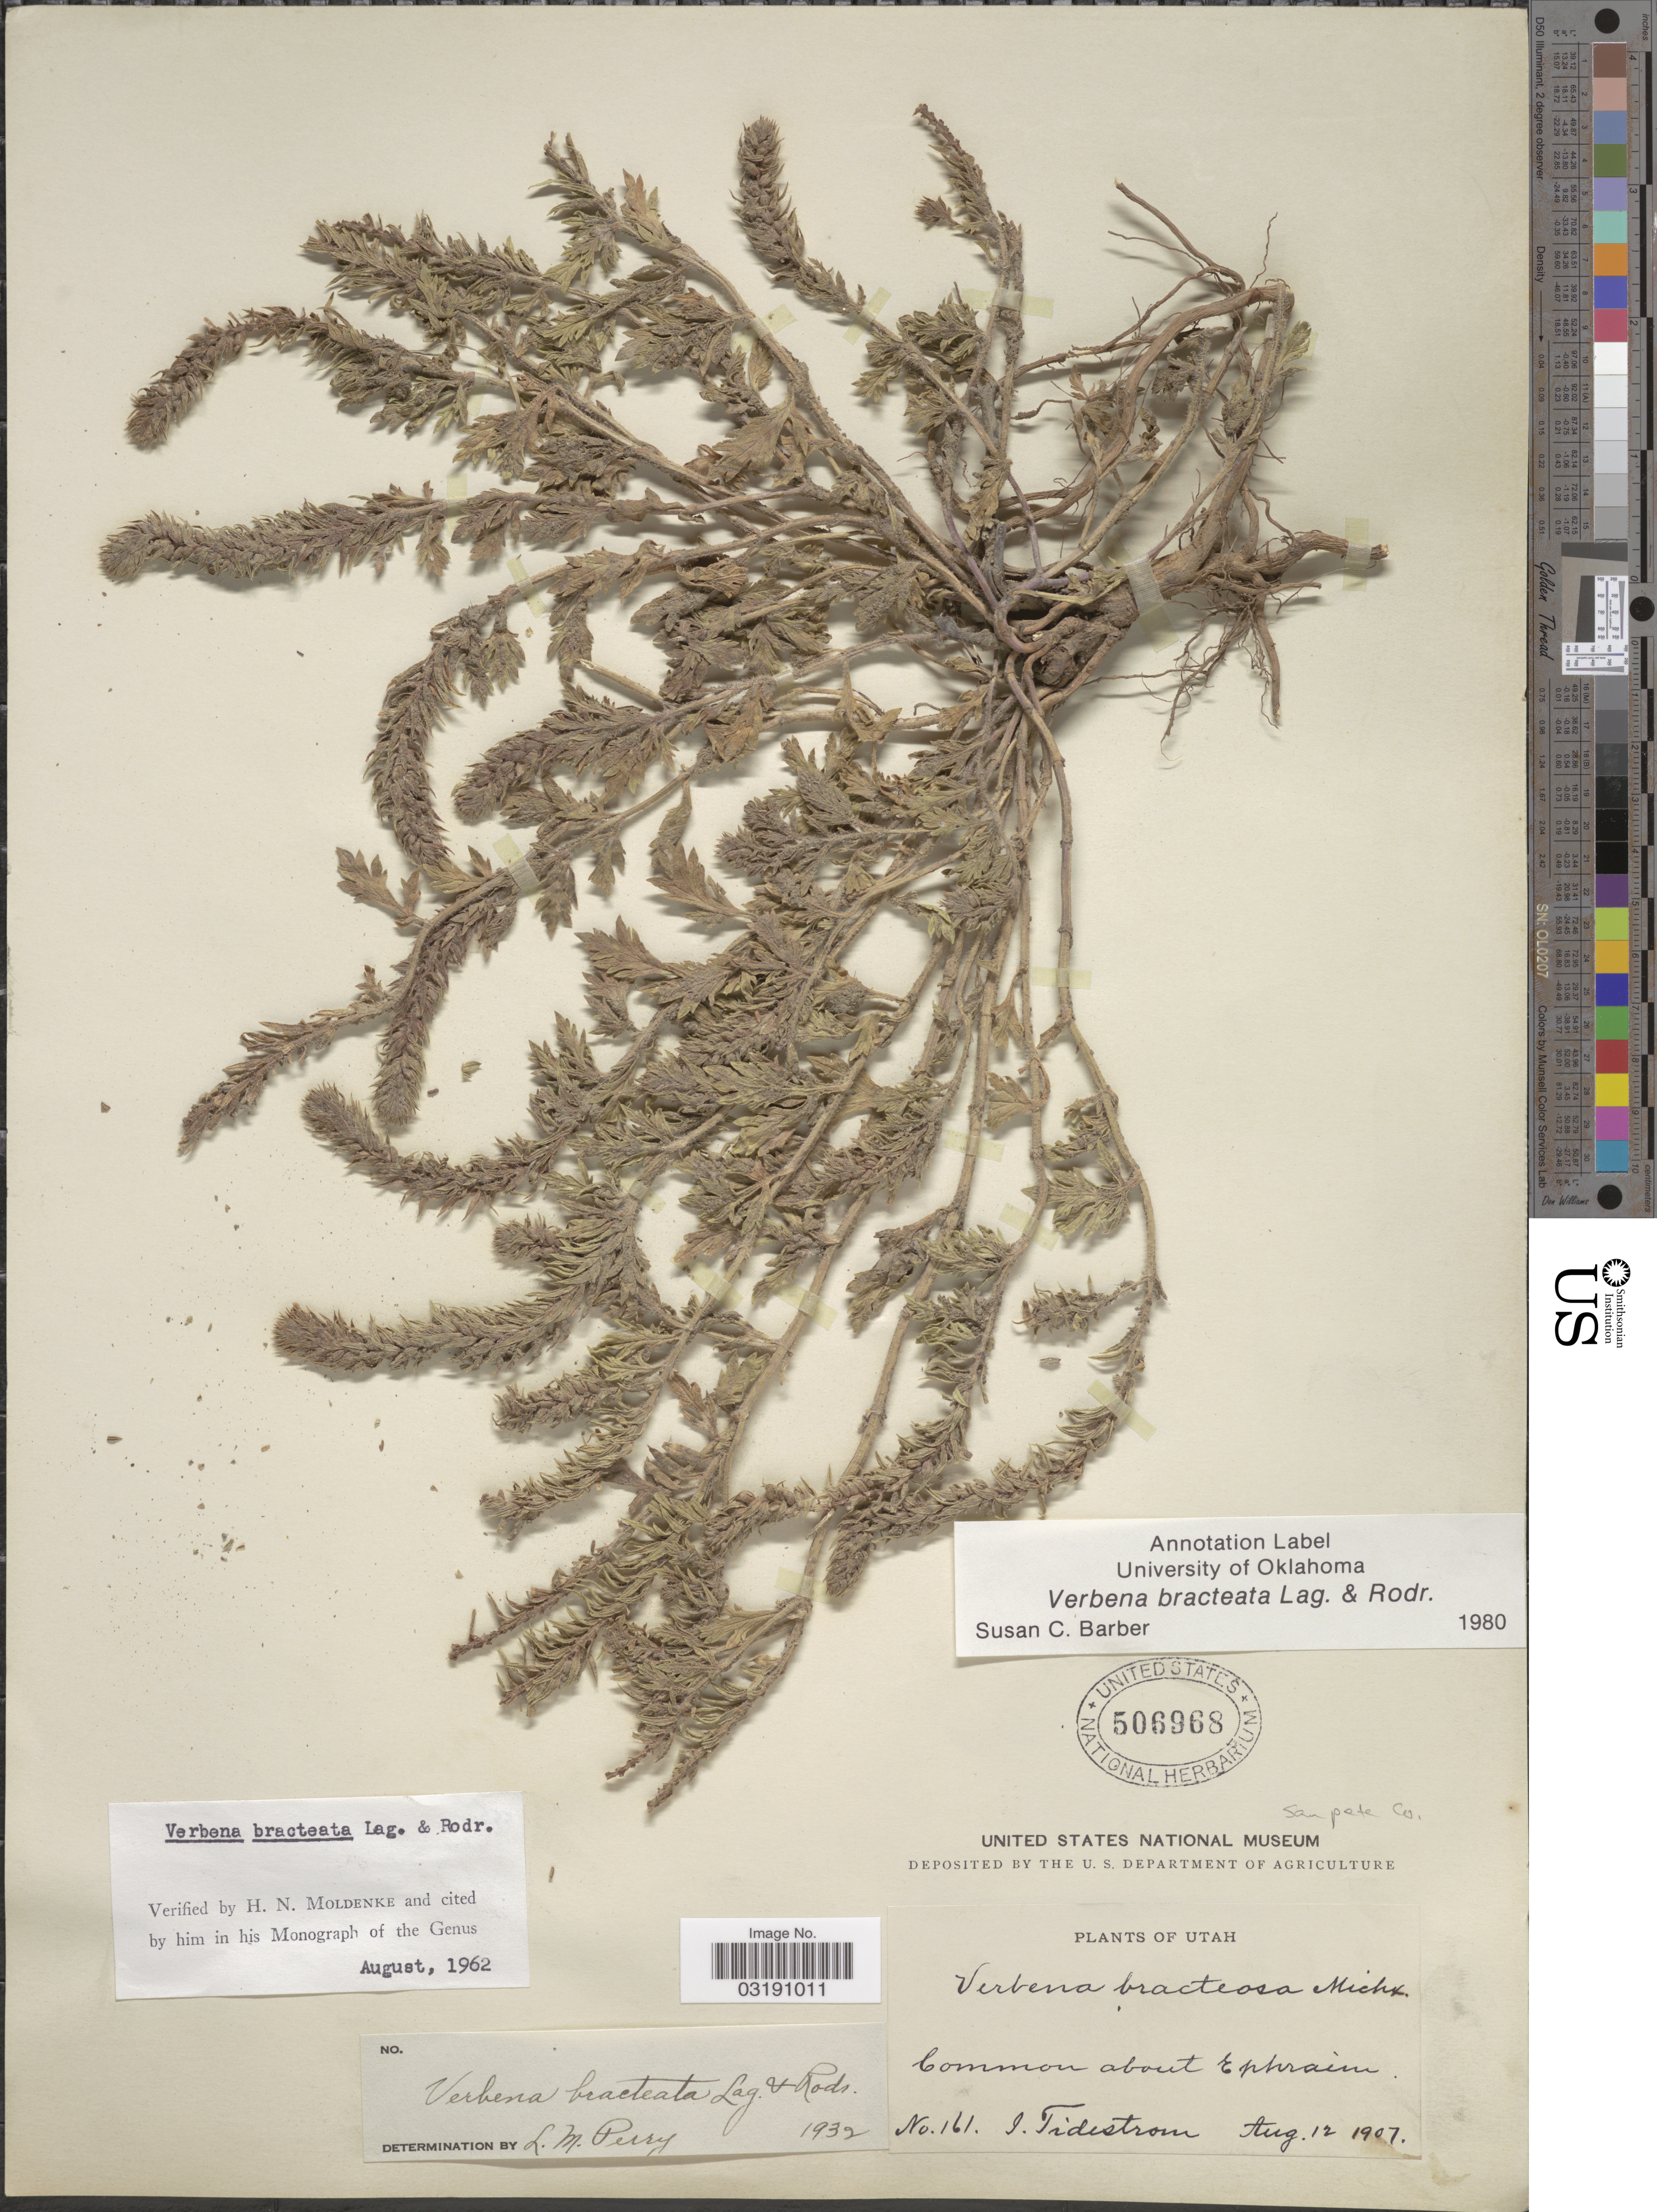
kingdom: Plantae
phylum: Tracheophyta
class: Magnoliopsida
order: Lamiales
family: Verbenaceae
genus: Verbena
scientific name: Verbena bracteata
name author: Cav. ex Lag. & Rodr.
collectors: I. F. Tidestrom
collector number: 161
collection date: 1907-08-12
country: United States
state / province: Utah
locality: Sanpete Co. Ephraim.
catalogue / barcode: US 506968